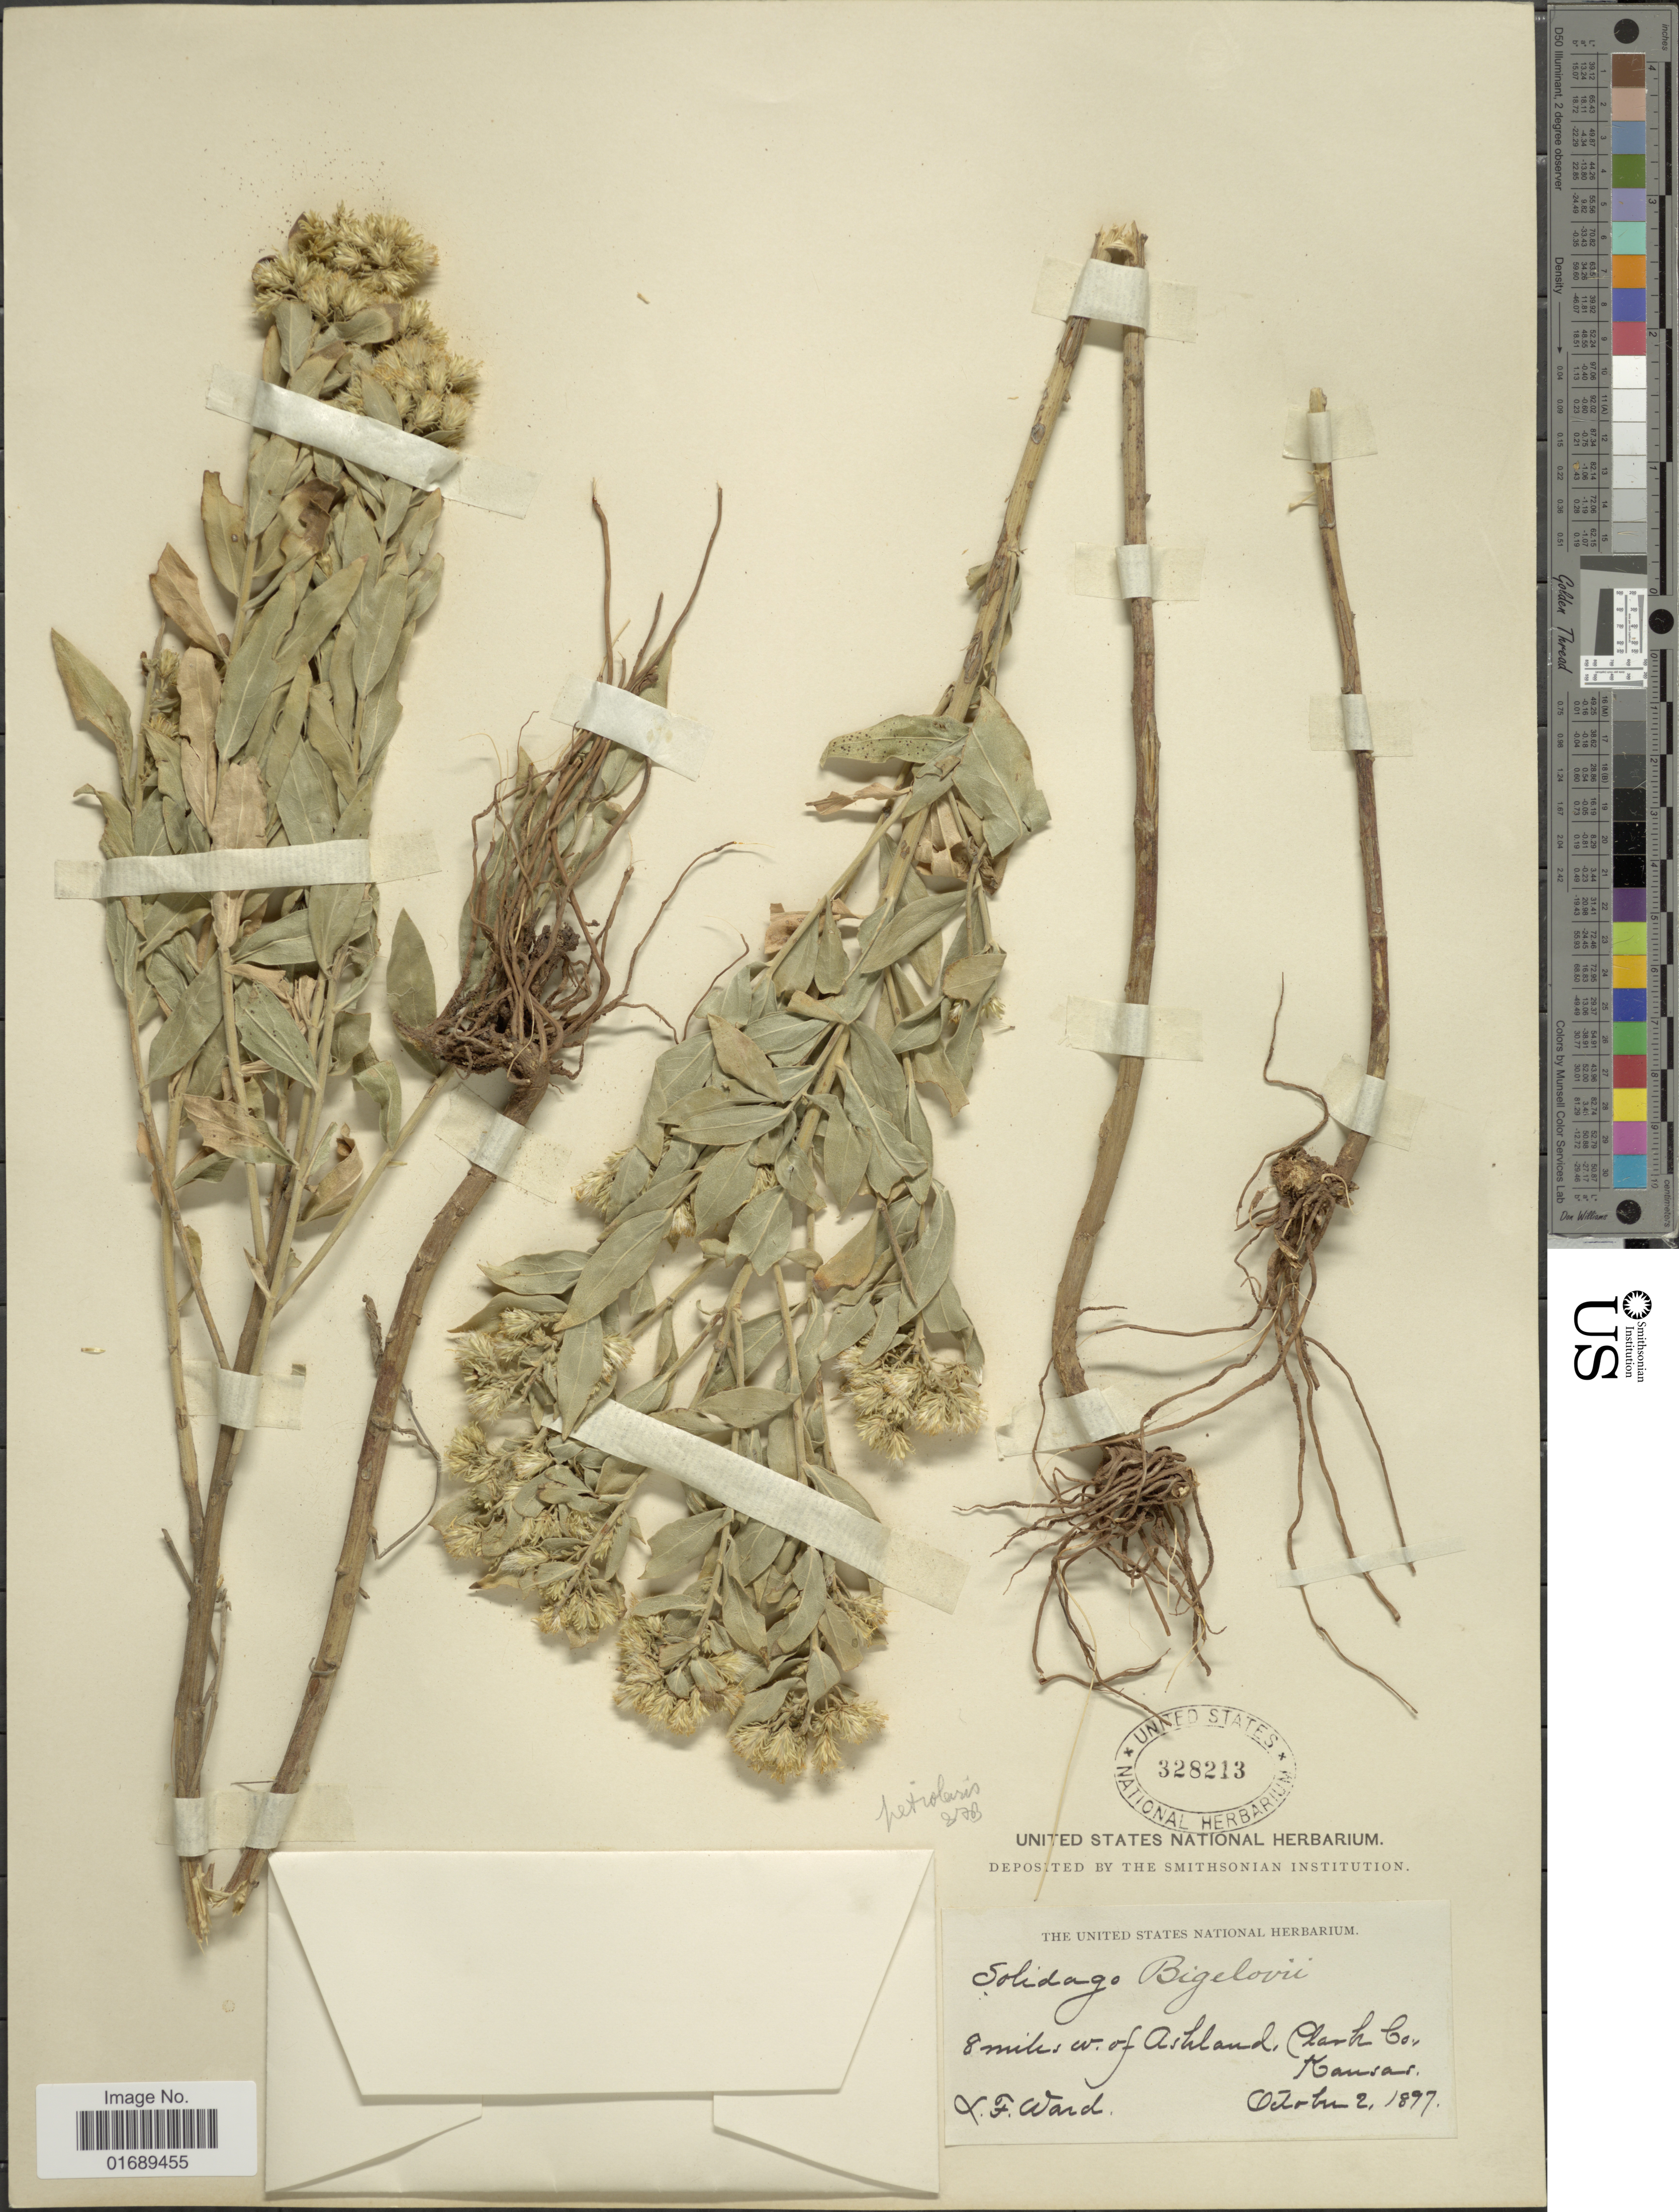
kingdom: Plantae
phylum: Tracheophyta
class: Magnoliopsida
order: Asterales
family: Asteraceae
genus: Solidago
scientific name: Solidago petiolaris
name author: Aiton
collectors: L. Ward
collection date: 1897-10-02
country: United States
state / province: Kansas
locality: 8 miles w. of Ashland, Clark Co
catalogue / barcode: US 328213